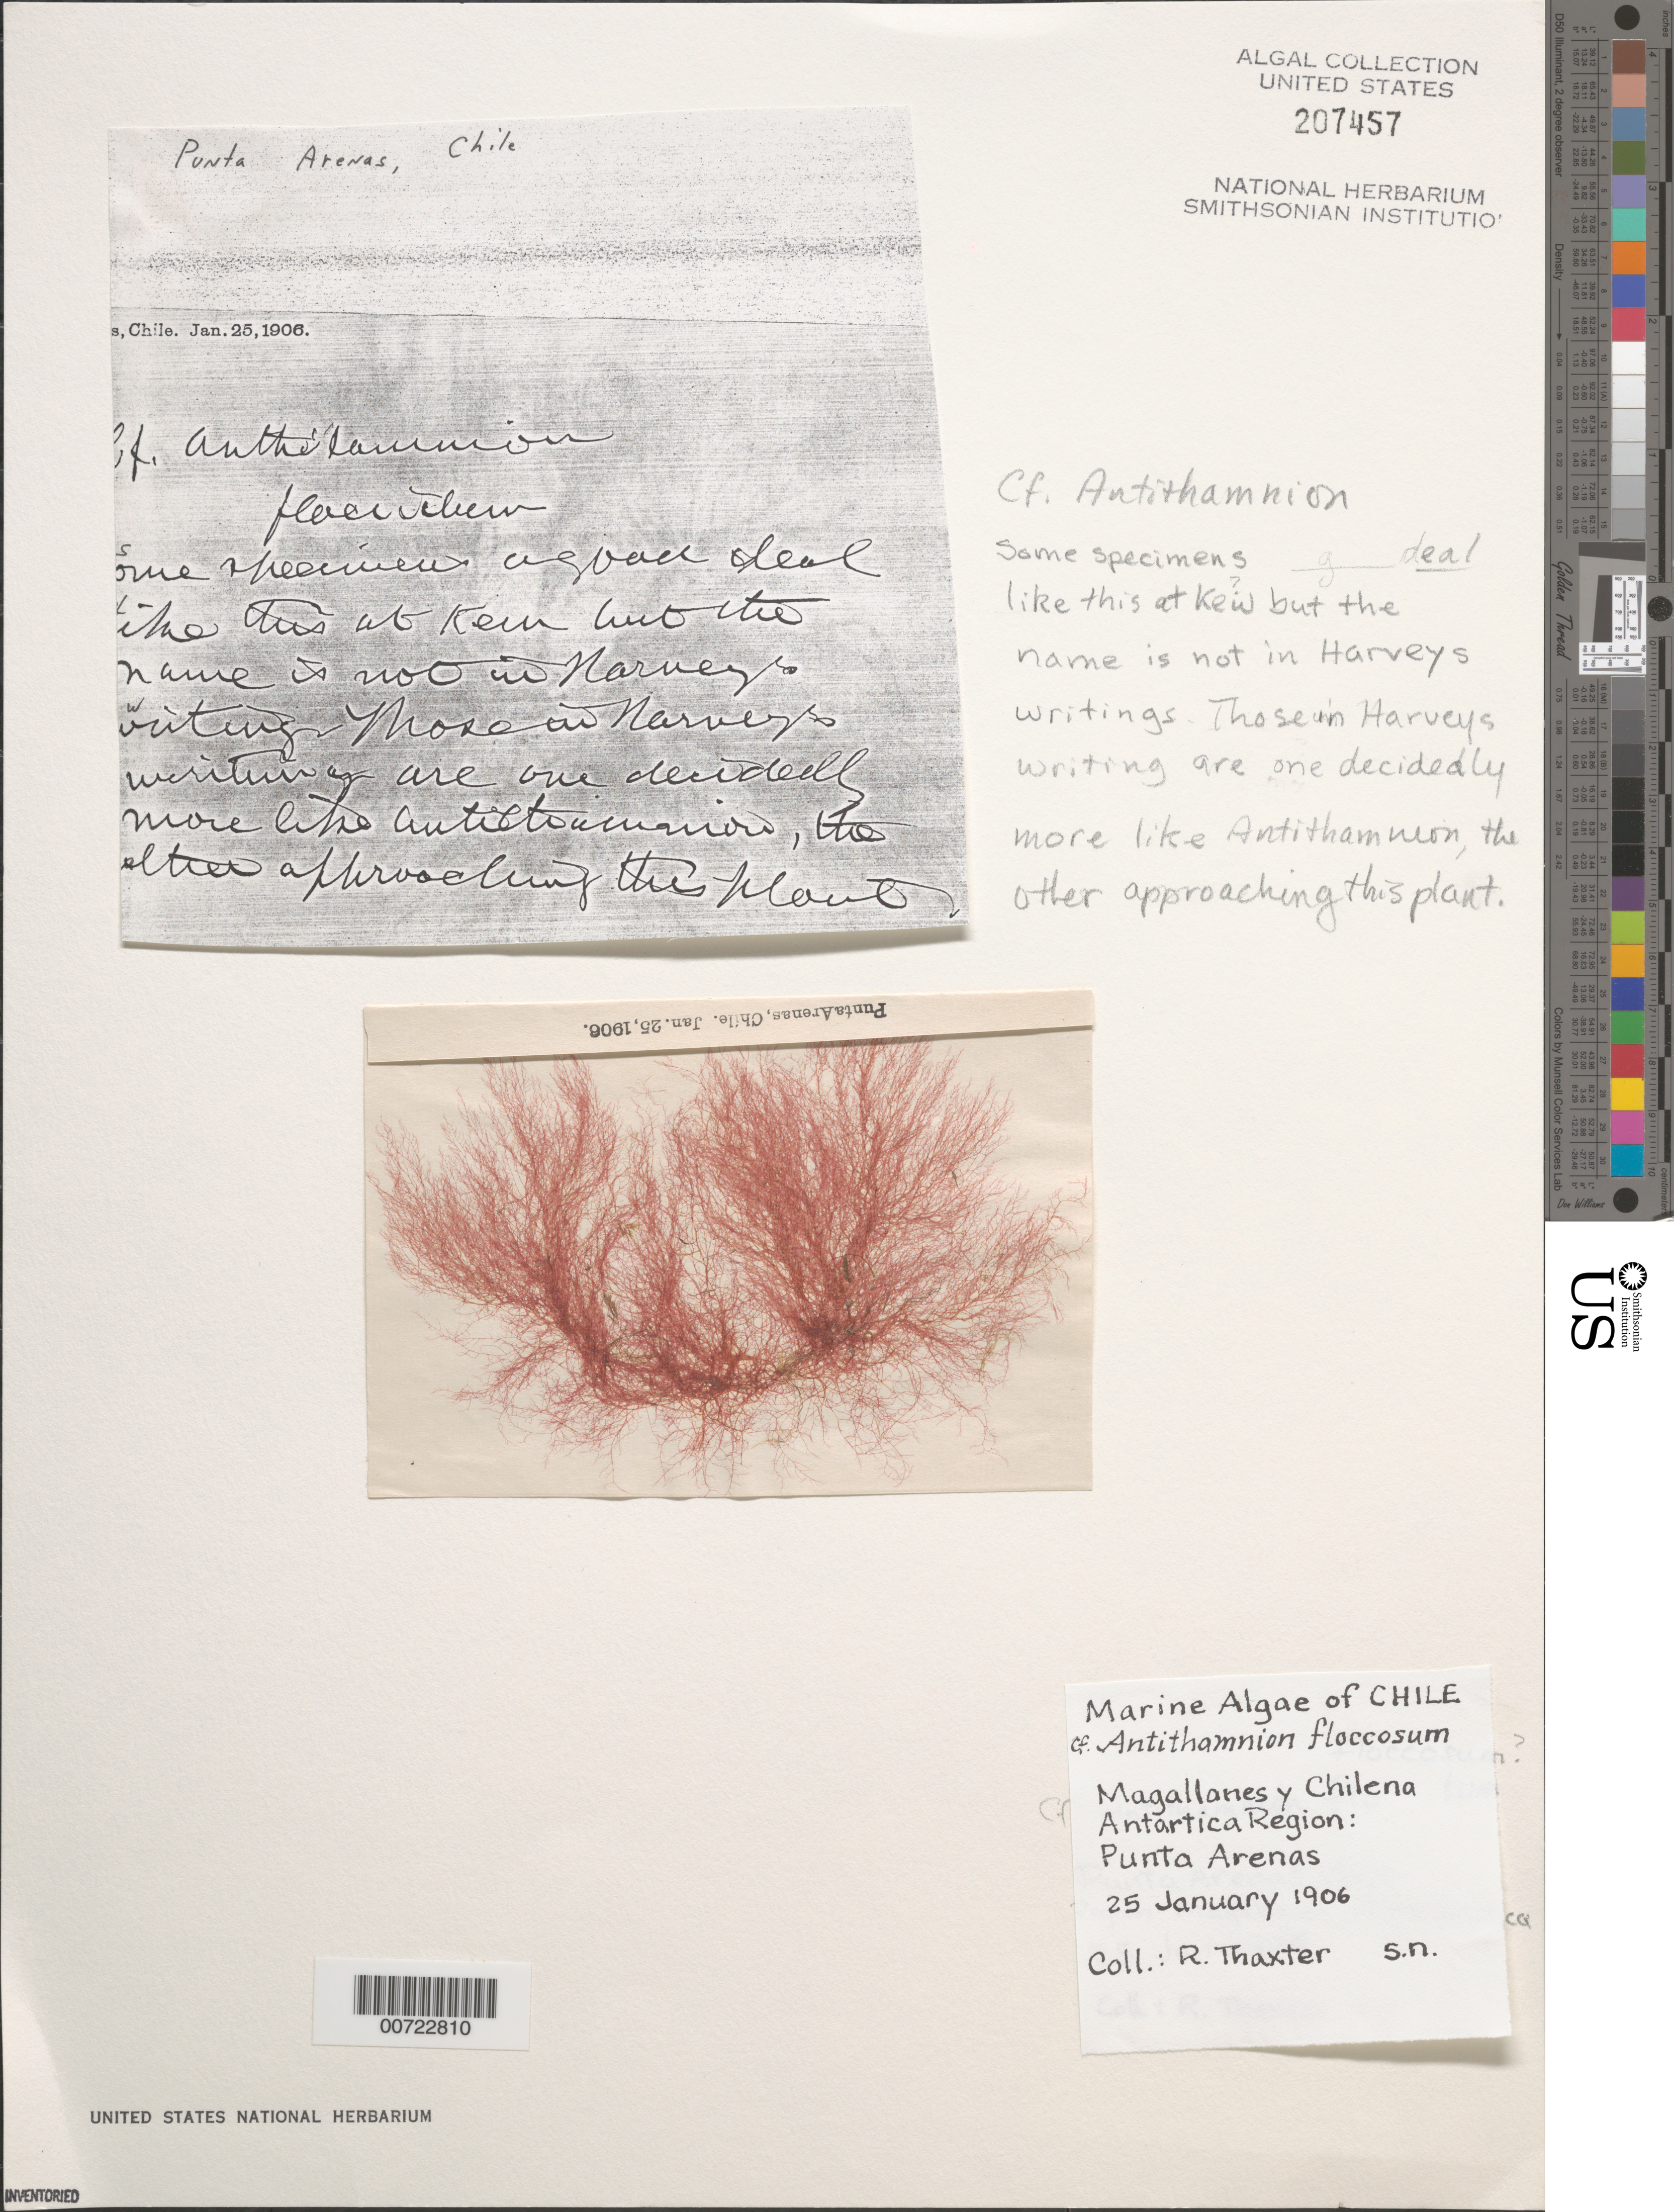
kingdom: Plantae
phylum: Rhodophyta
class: Florideophyceae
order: Ceramiales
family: Ceramiaceae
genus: Antithamnionella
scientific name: Antithamnionella floccosa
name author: (O.F. Muell.) Whittick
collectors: R. Thaxter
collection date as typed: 25 Jan 1906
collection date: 1906-01-25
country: Chile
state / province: Magallanes y de la Antártica Chilena (XII)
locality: Punta Arenas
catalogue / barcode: US 207457